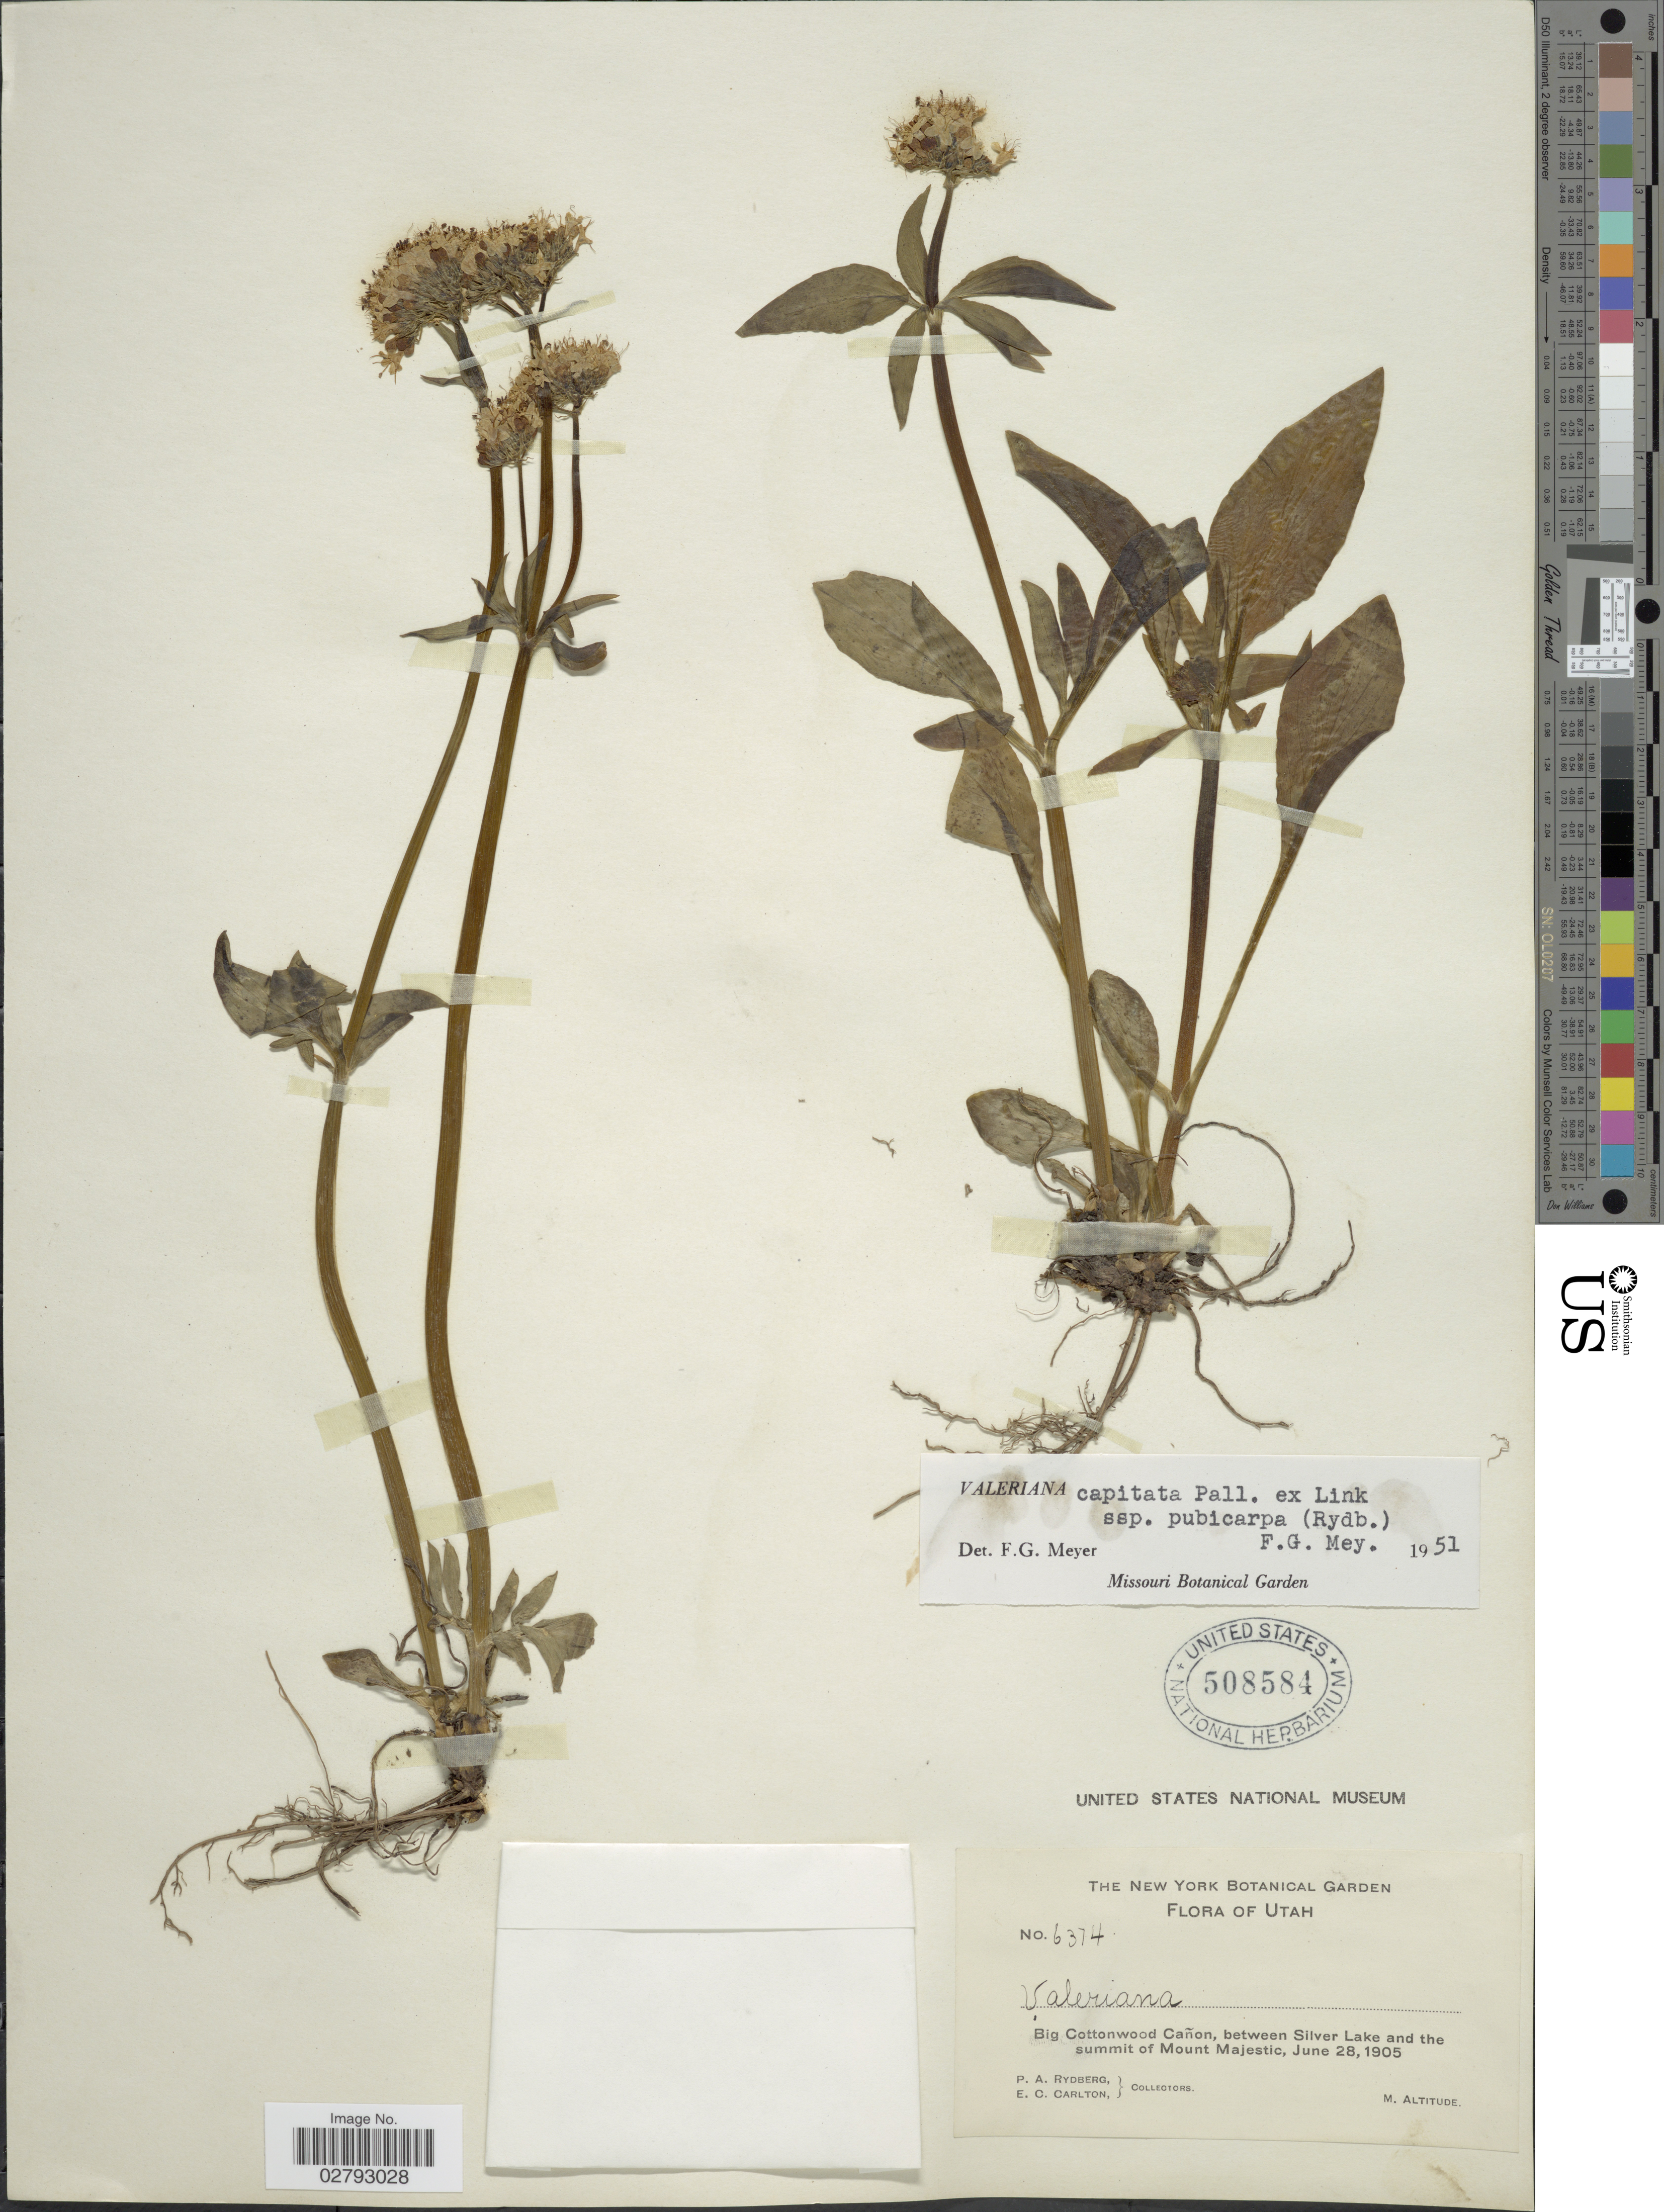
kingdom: Plantae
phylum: Tracheophyta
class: Magnoliopsida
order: Dipsacales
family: Caprifoliaceae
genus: Valeriana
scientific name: Valeriana capitata subsp. pubicarpa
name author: (Rydb.) F.G. Mey.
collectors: P. A. Rydberg & E. Carlton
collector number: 6374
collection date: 1905-06-28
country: United States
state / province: Utah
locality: Big Cottonwood Cañon, between Silver Lake and the summit of Mount Majestic.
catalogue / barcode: US 508584